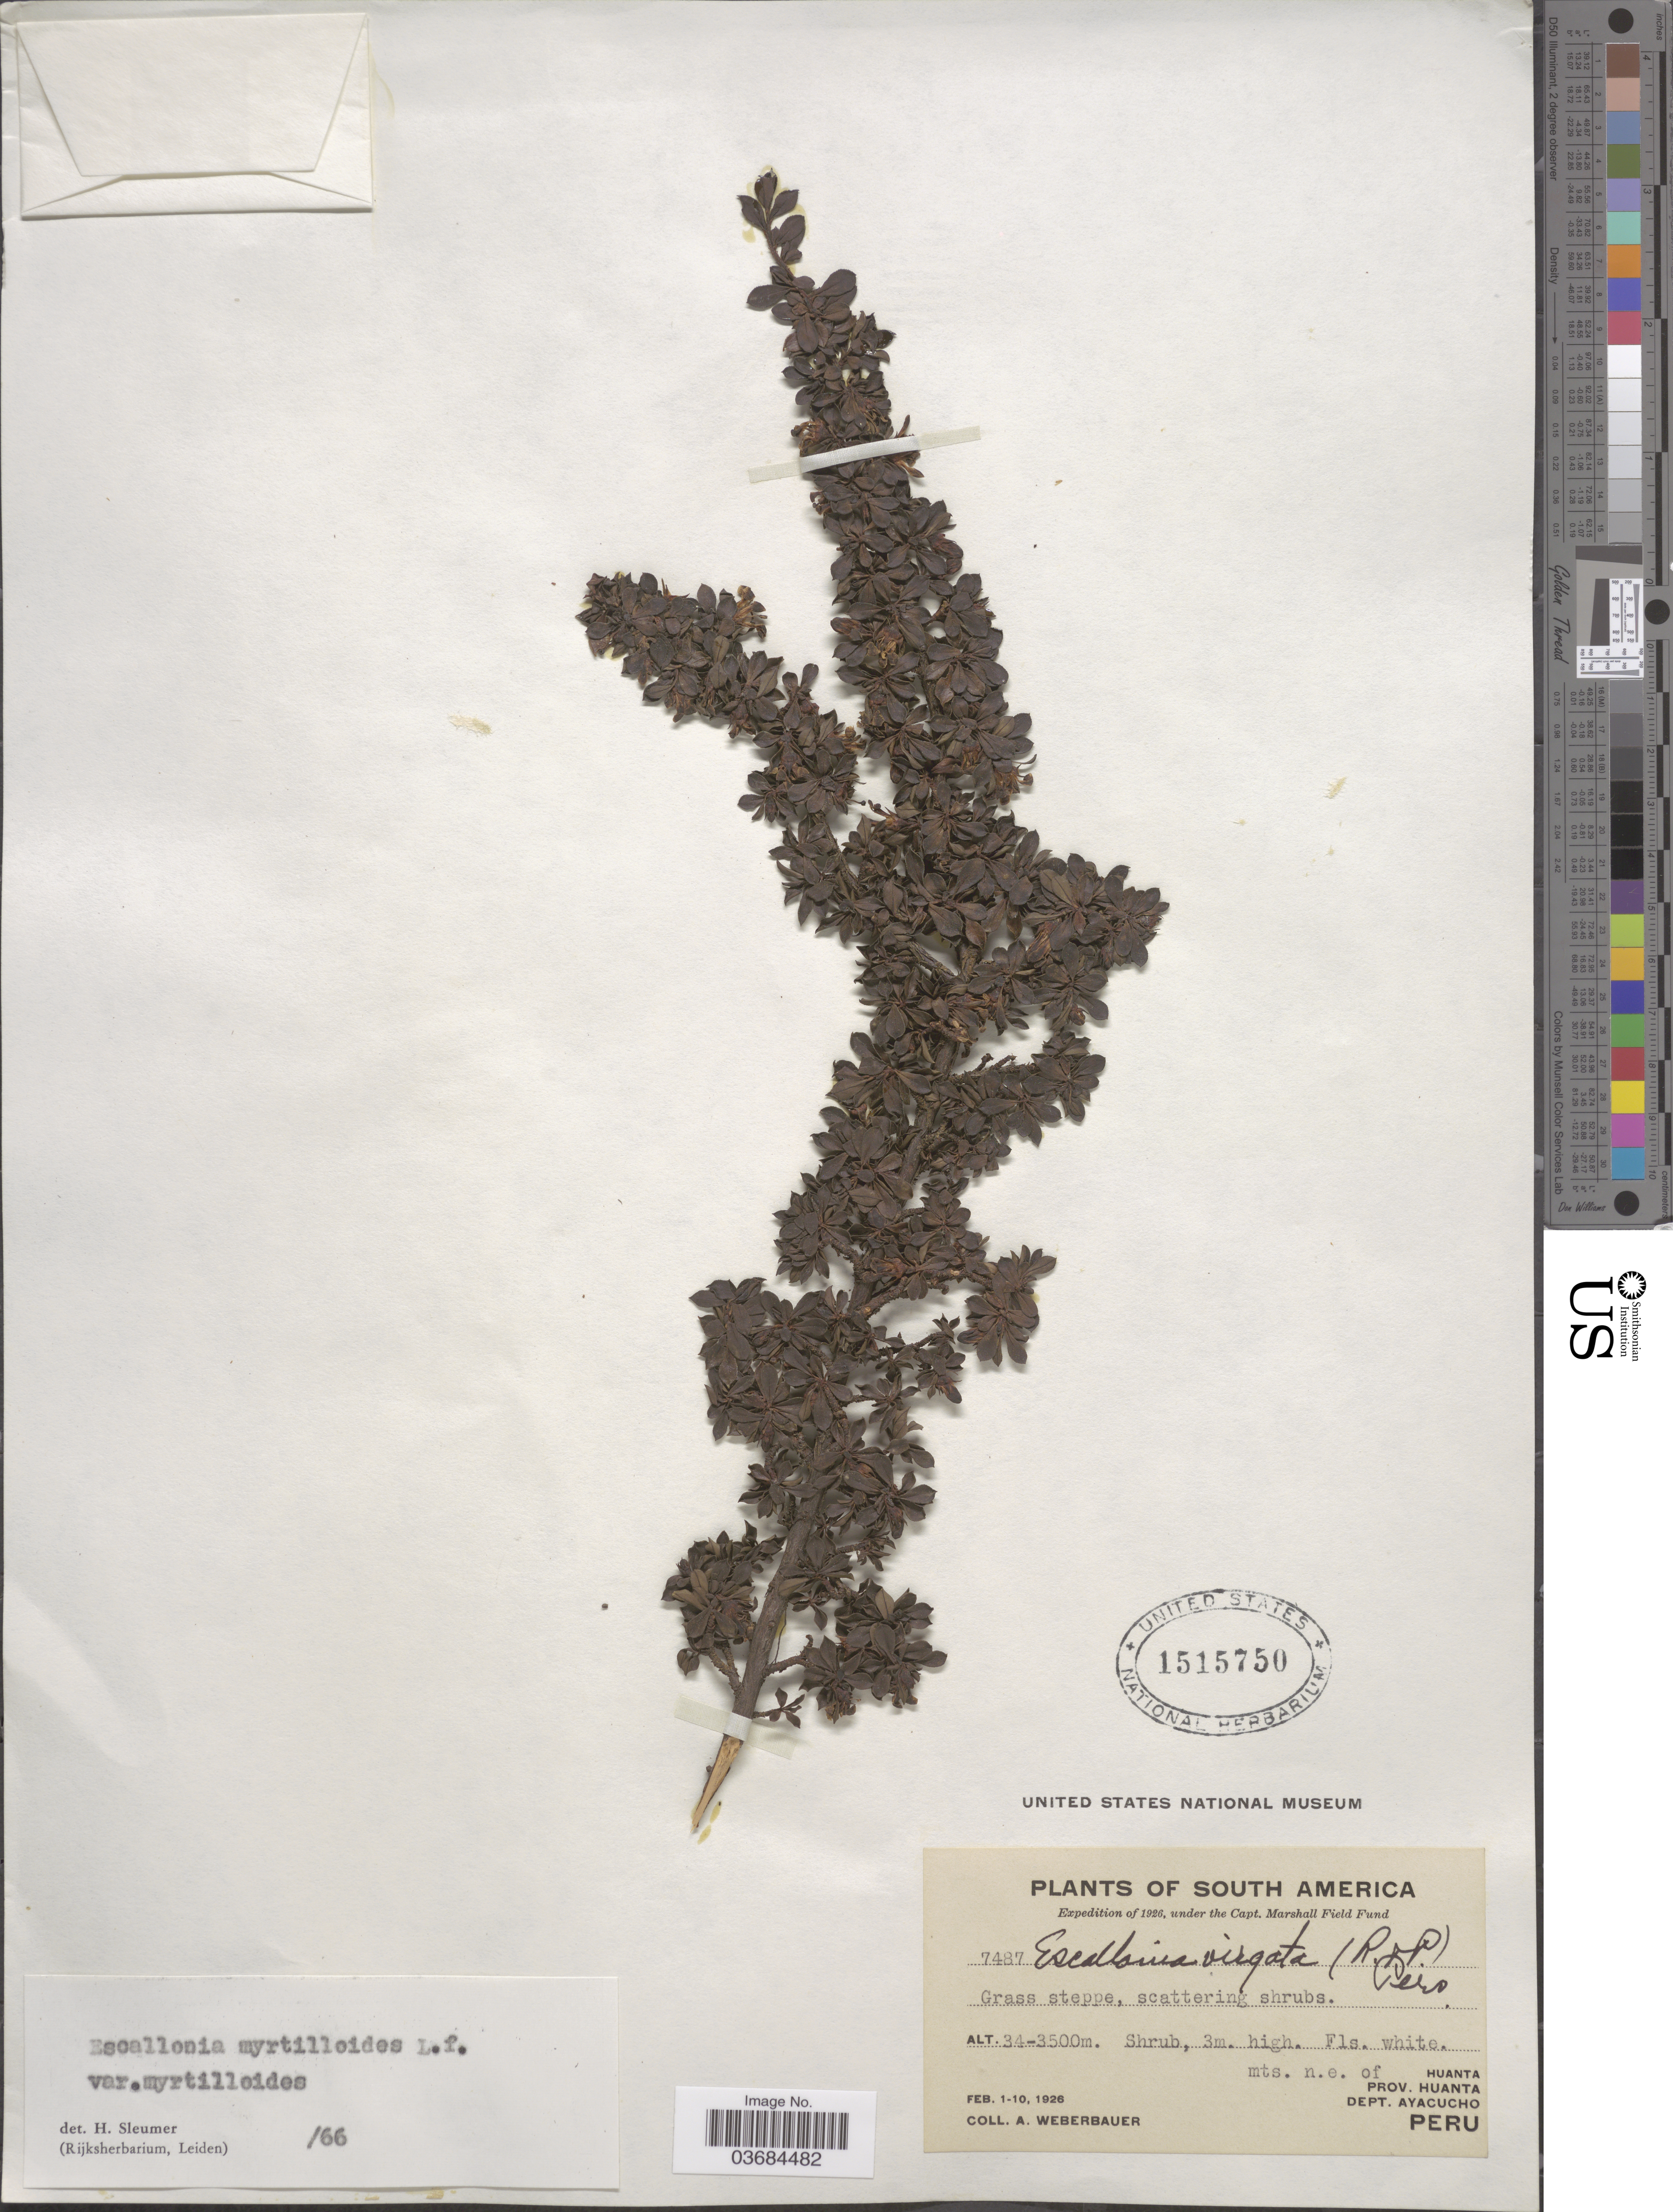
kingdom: Plantae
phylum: Tracheophyta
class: Magnoliopsida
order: Escalloniales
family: Escalloniaceae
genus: Escallonia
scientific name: Escallonia myrtilloides var. myrtilloides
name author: L. f.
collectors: A. Weberbauer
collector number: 7487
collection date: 1926-02-01/1926-02-10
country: Peru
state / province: Ayacucho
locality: Expedition of 1926. Mts. n.e. of Huanta. Prov. Huanta. Dept. Ayacucho.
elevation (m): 3400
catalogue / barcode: US 1515750